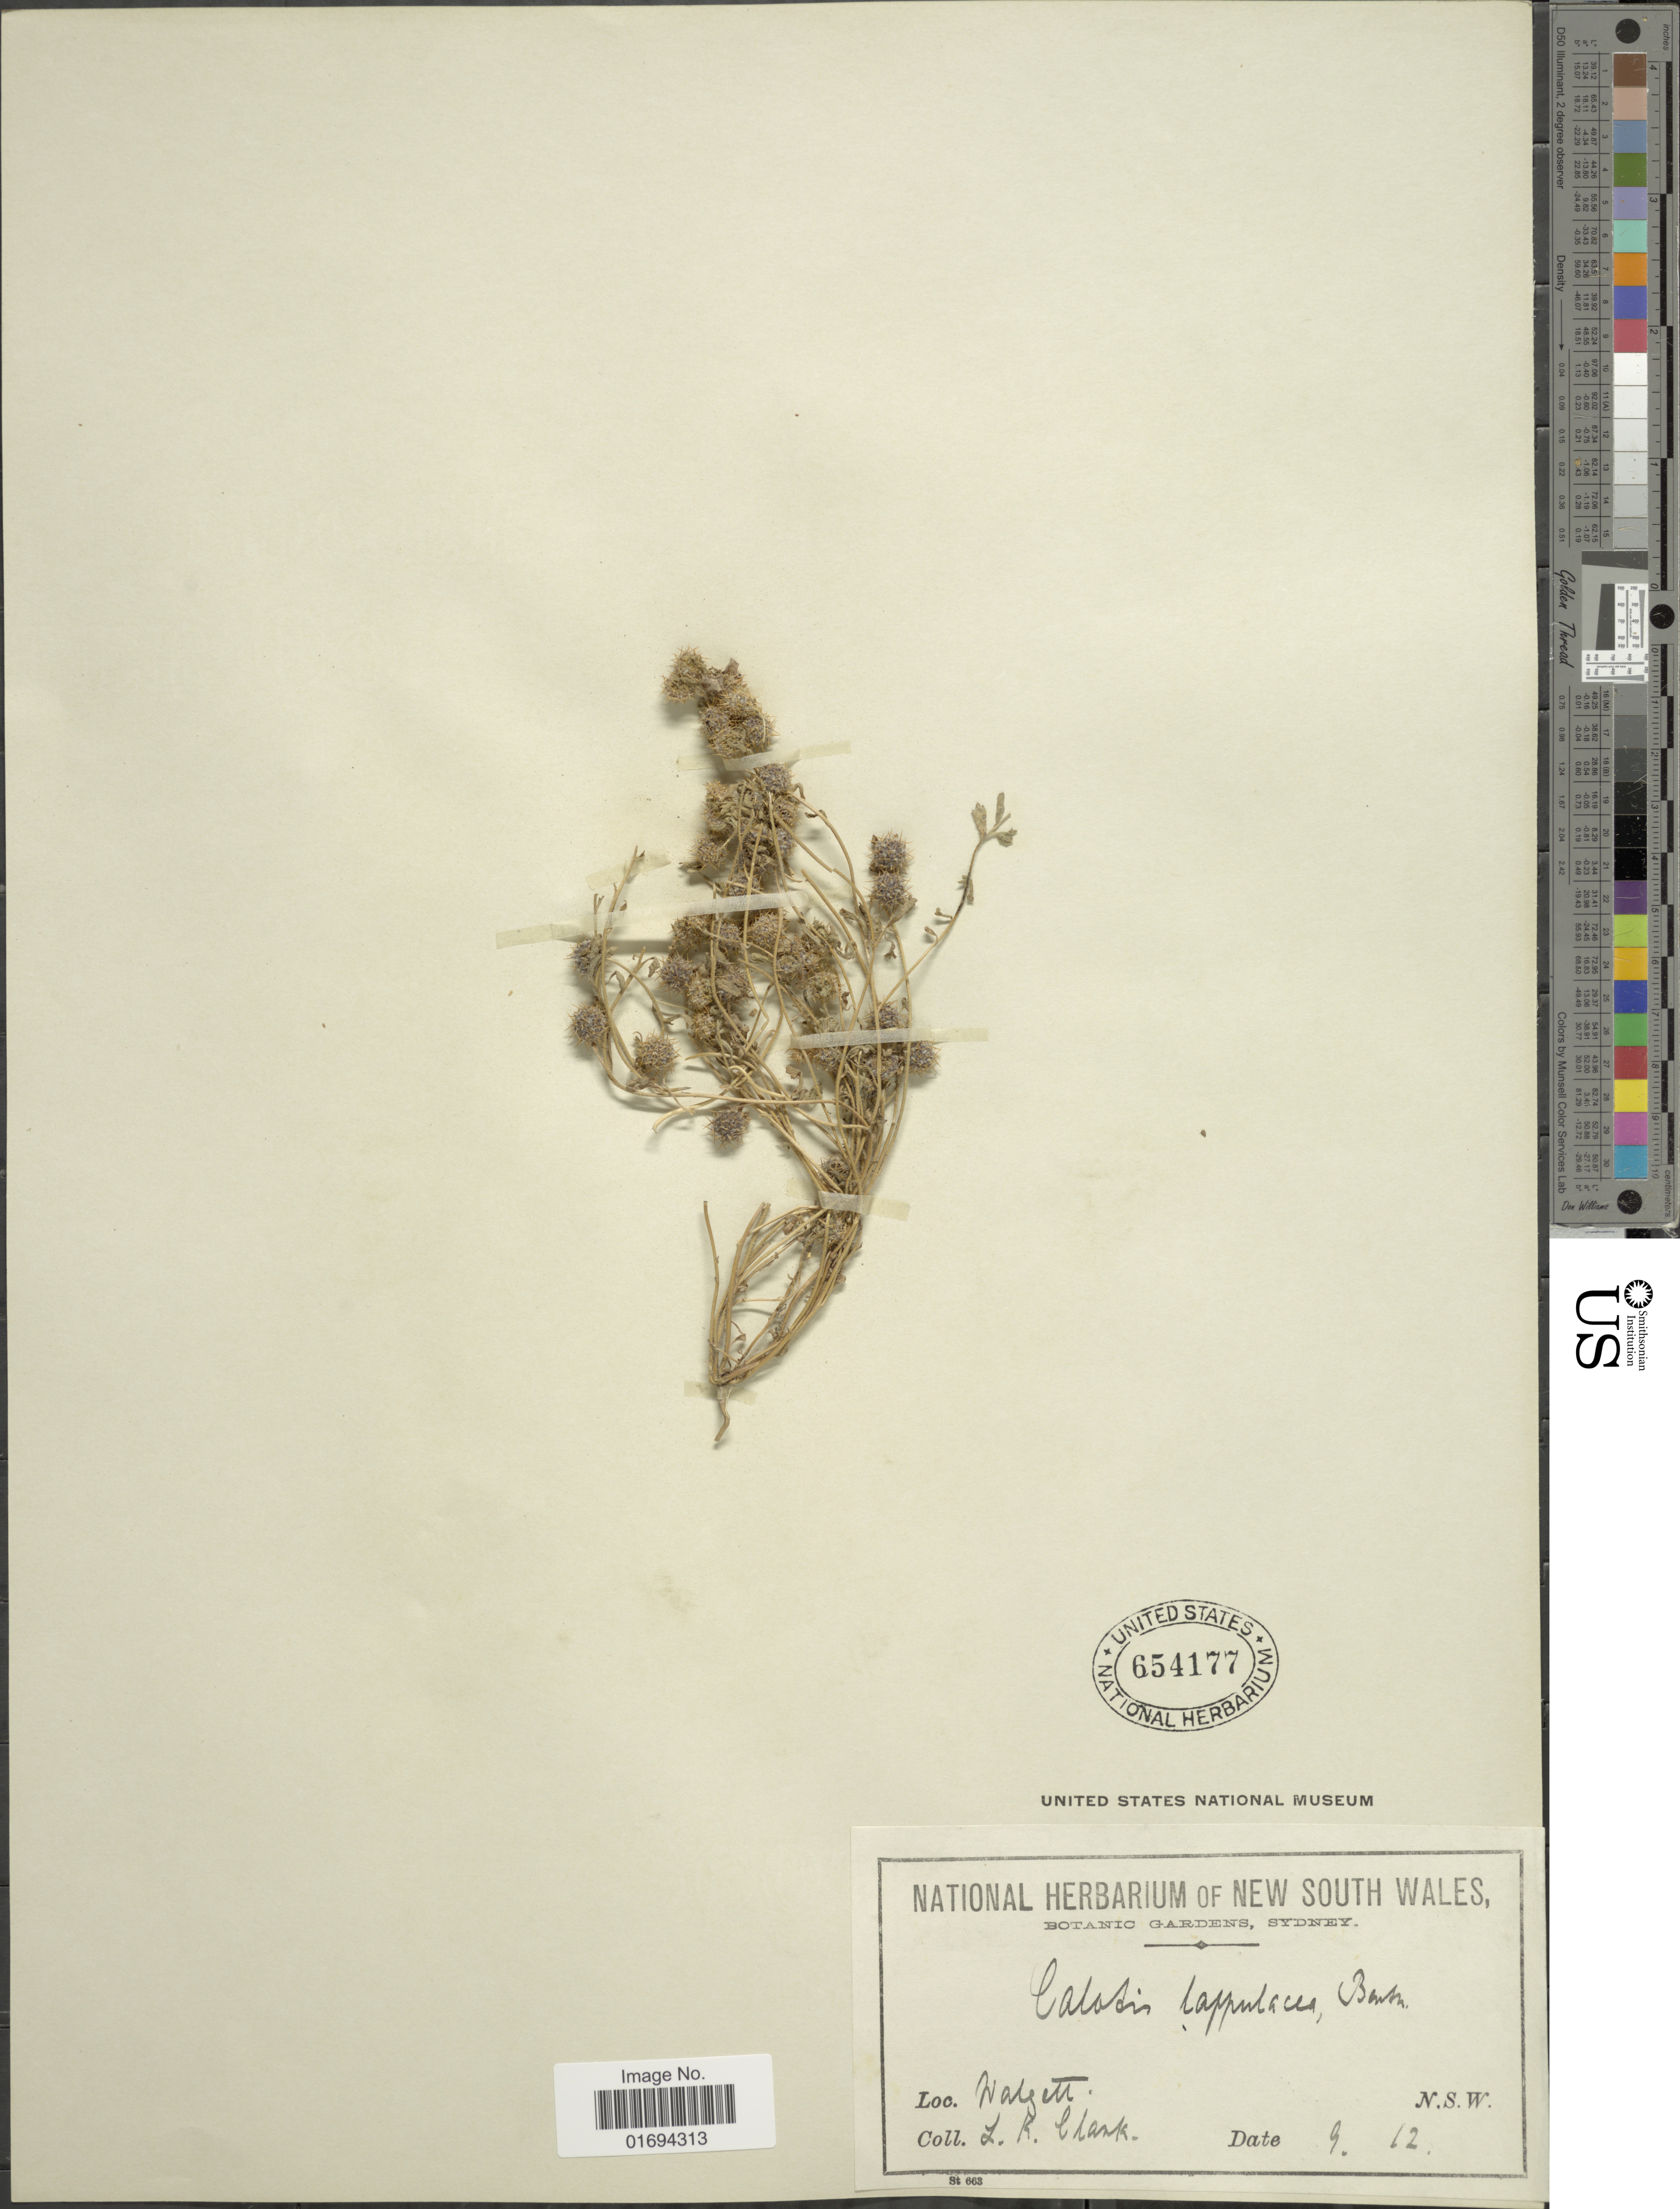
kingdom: Plantae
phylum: Tracheophyta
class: Magnoliopsida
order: Asterales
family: Asteraceae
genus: Calotis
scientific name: Calotis lappulacea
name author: Benth.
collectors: L. Clark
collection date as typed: Transcribed d/m/y: /9/12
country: Australia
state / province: New South Wales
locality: Wagen, N. S. W.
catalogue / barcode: US 654177